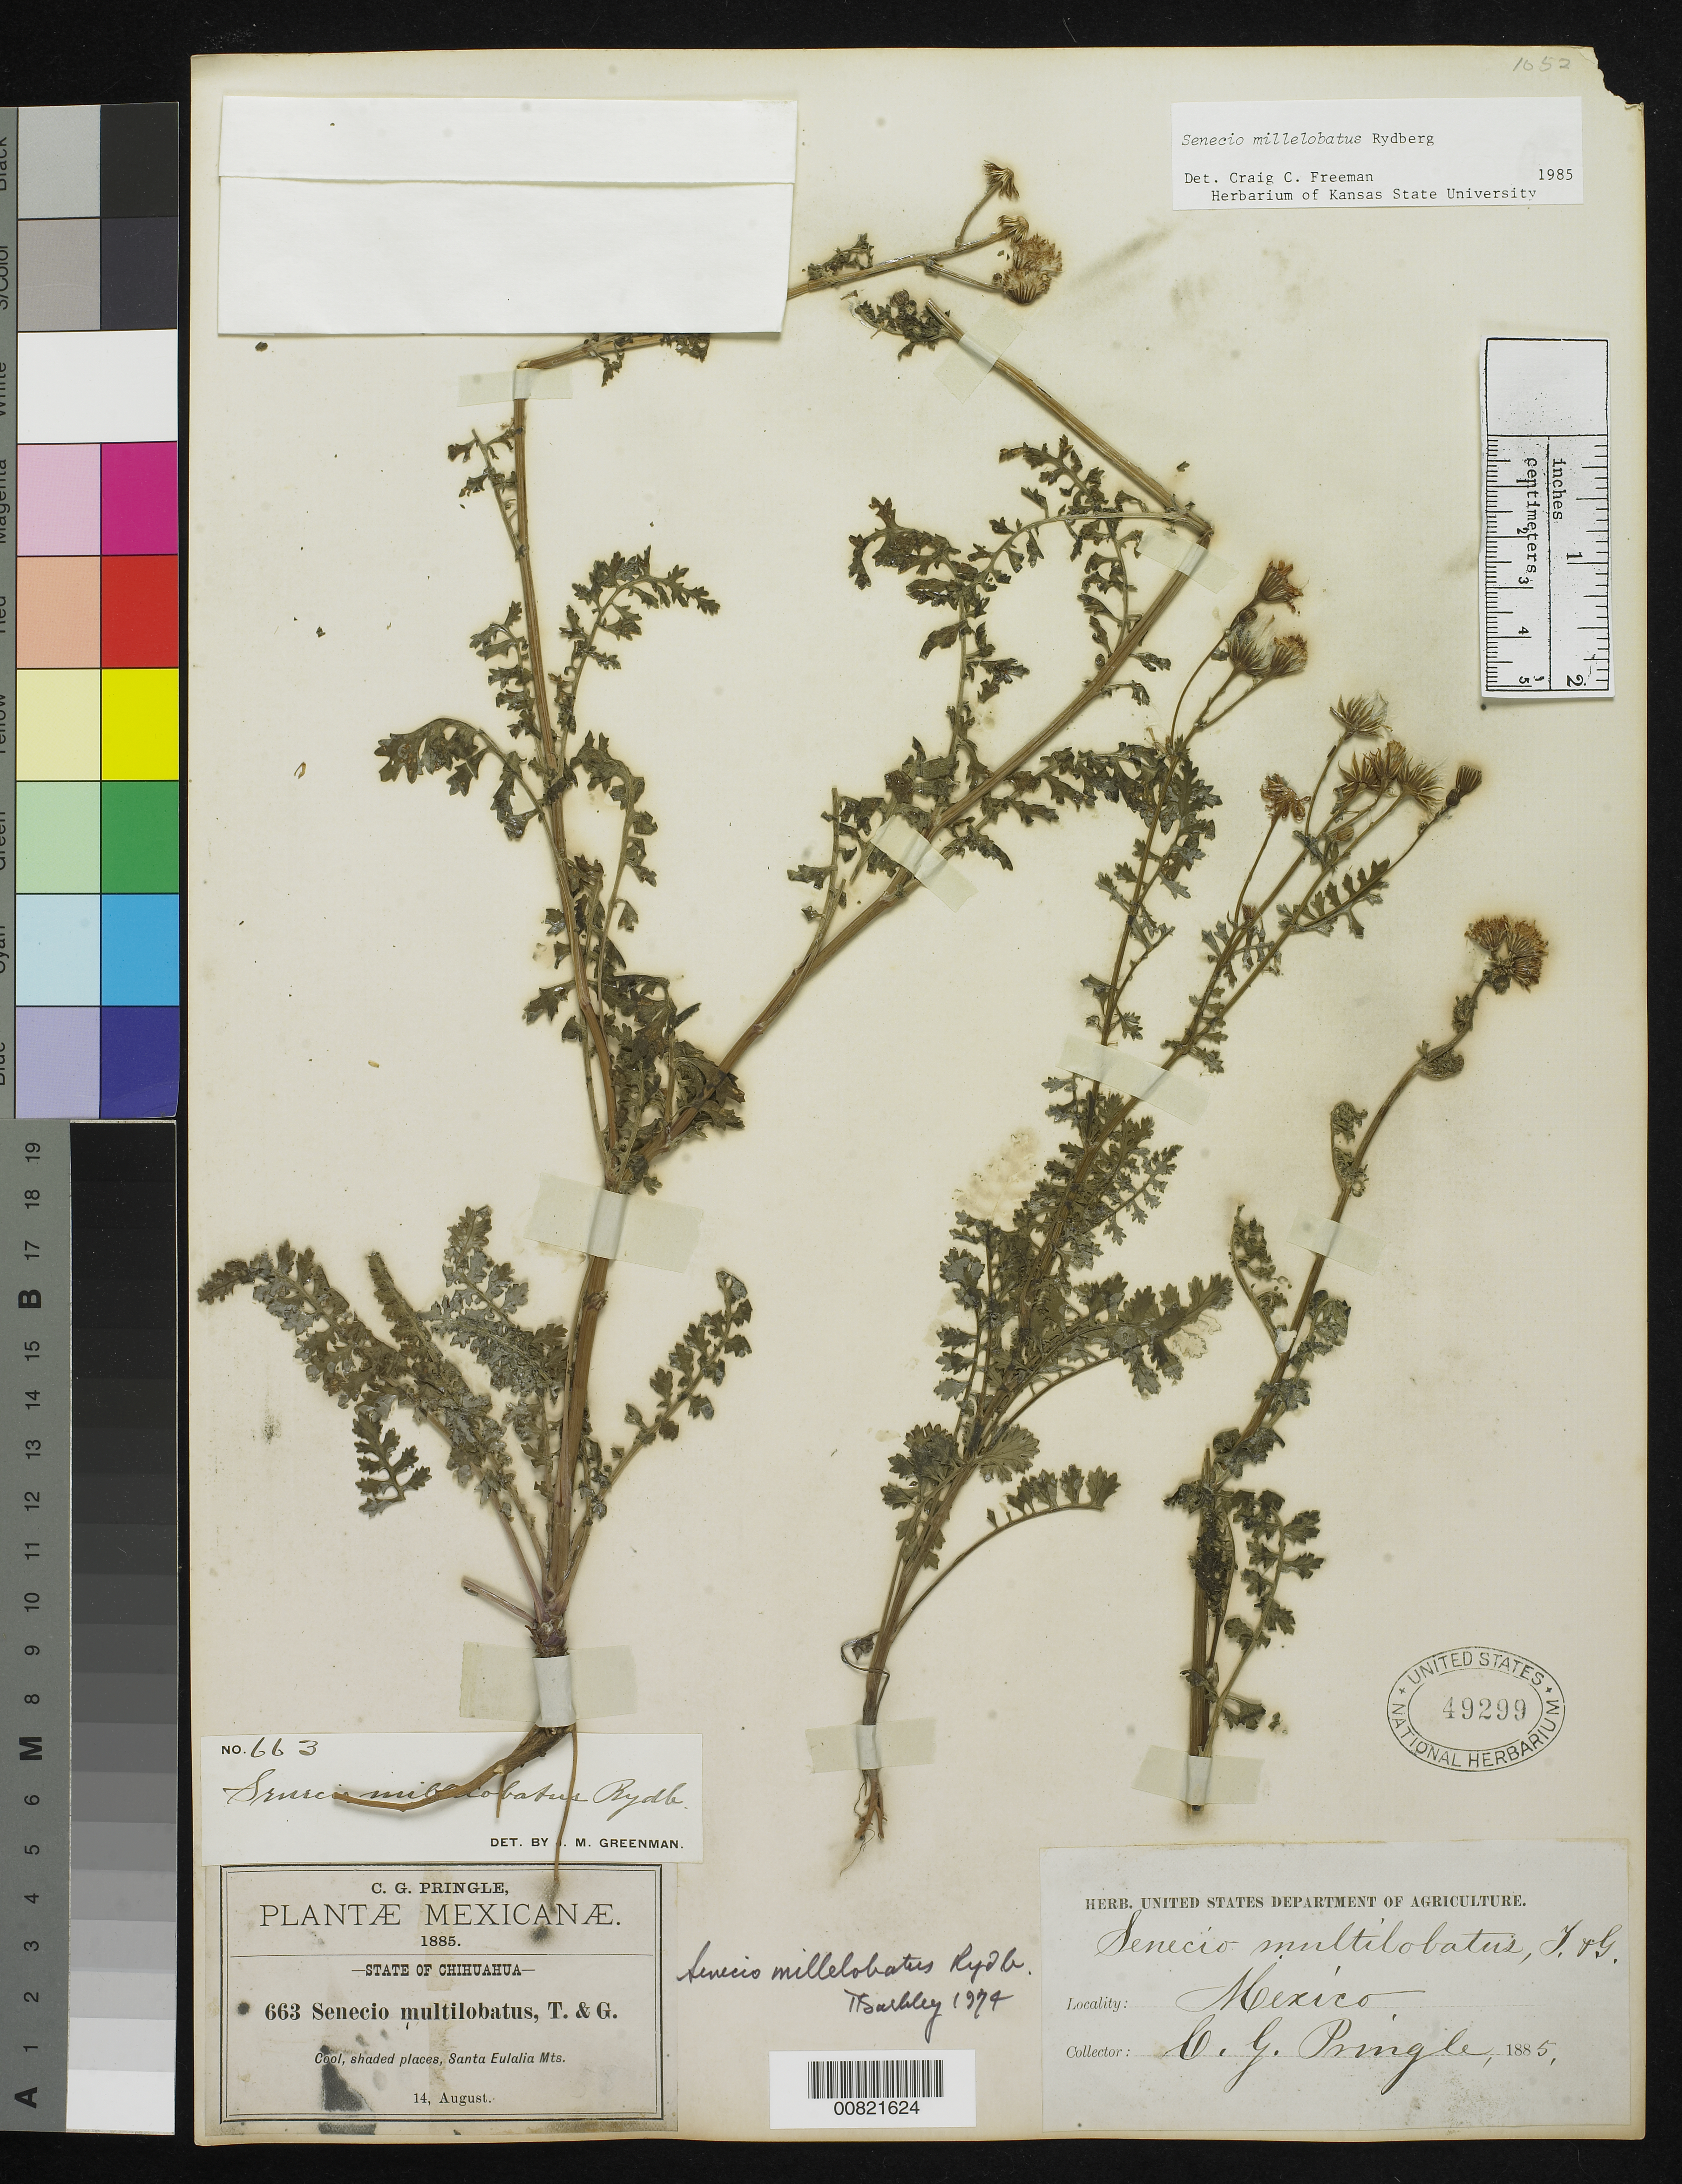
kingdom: Plantae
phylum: Tracheophyta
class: Magnoliopsida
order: Asterales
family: Asteraceae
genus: Packera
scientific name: Packera millelobata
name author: (Rydb.) W.A. Weber & Á. Löve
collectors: C. G. Pringle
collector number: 663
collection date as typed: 14 Aug 1885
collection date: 1885-08-14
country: Mexico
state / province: Chihuahua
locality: Santa Eulalia Mts., Chihuahua.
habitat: Cool, shaded places.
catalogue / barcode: US 49299